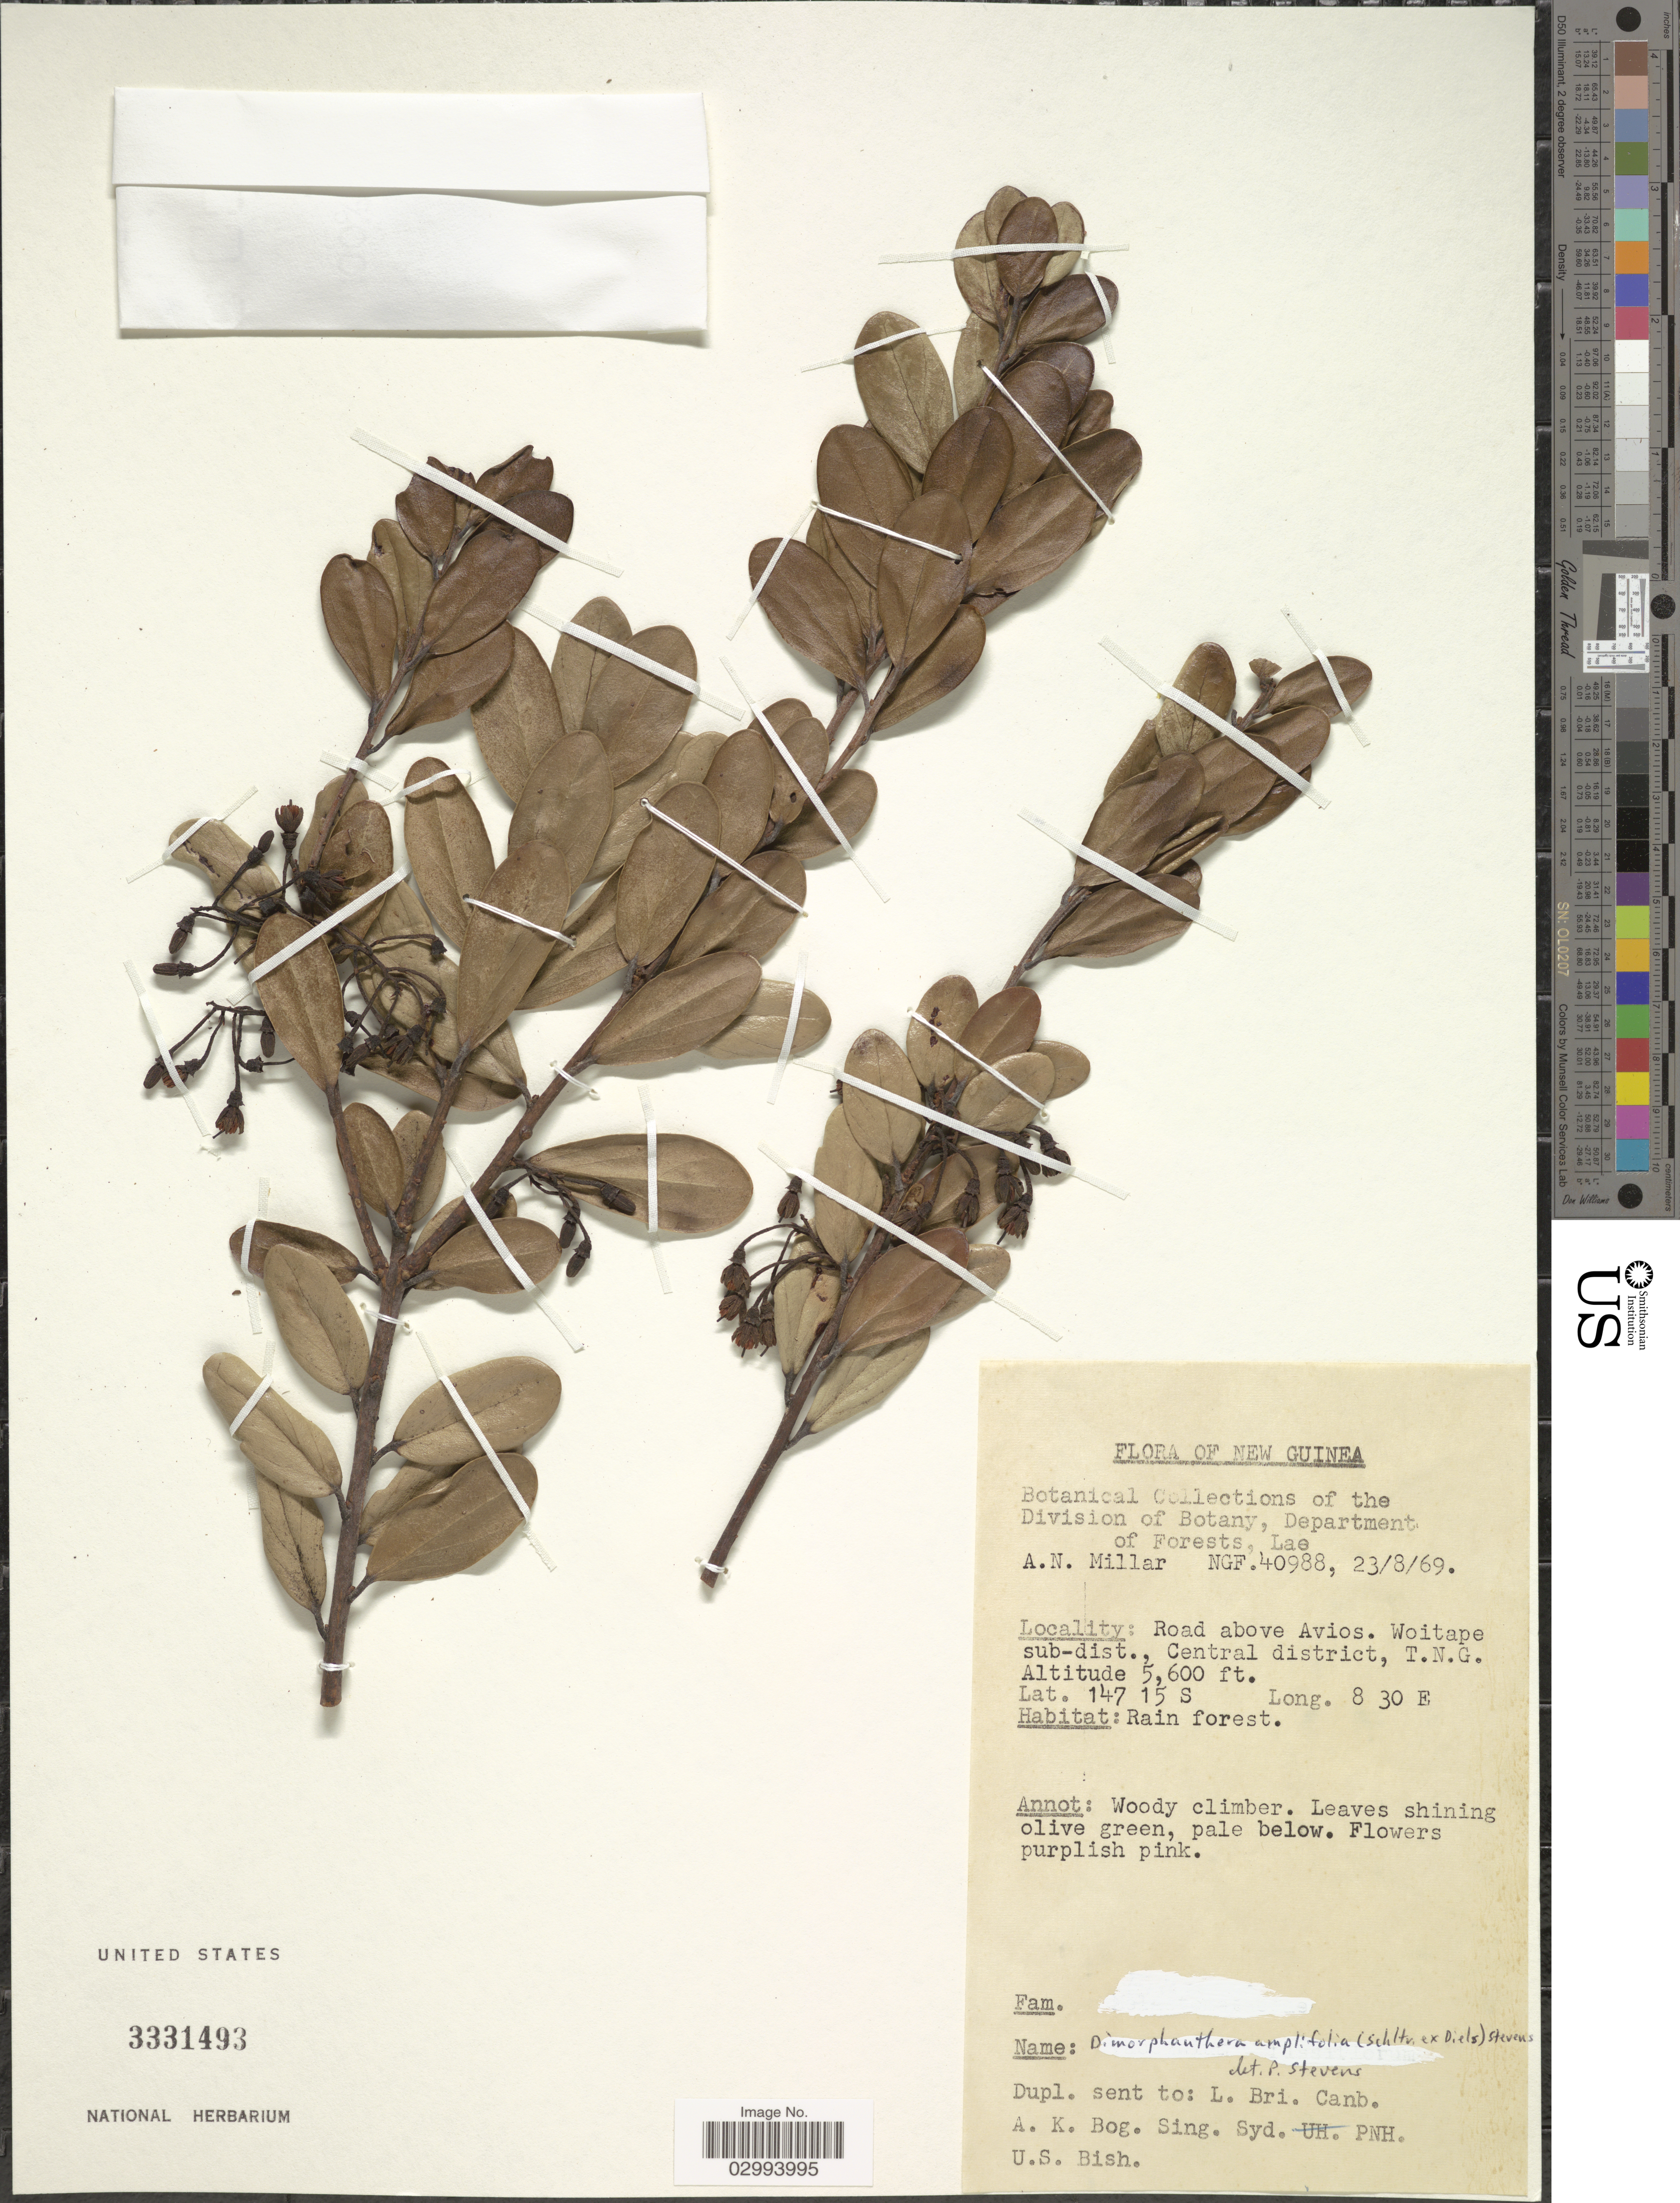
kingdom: Plantae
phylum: Tracheophyta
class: Magnoliopsida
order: Ericales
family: Ericaceae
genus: Dimorphanthera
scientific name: Dimorphanthera amplifolia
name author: (F. Muell.) P.F. Stevens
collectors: A. Millar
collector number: NGF.40988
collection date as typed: Transcribed d/m/y: 23/8/69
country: Papua New Guinea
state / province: Central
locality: New Guinea. Road above Avios.Woitape sub-dist., Central district, T. N. G.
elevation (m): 1707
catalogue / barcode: US 3331493